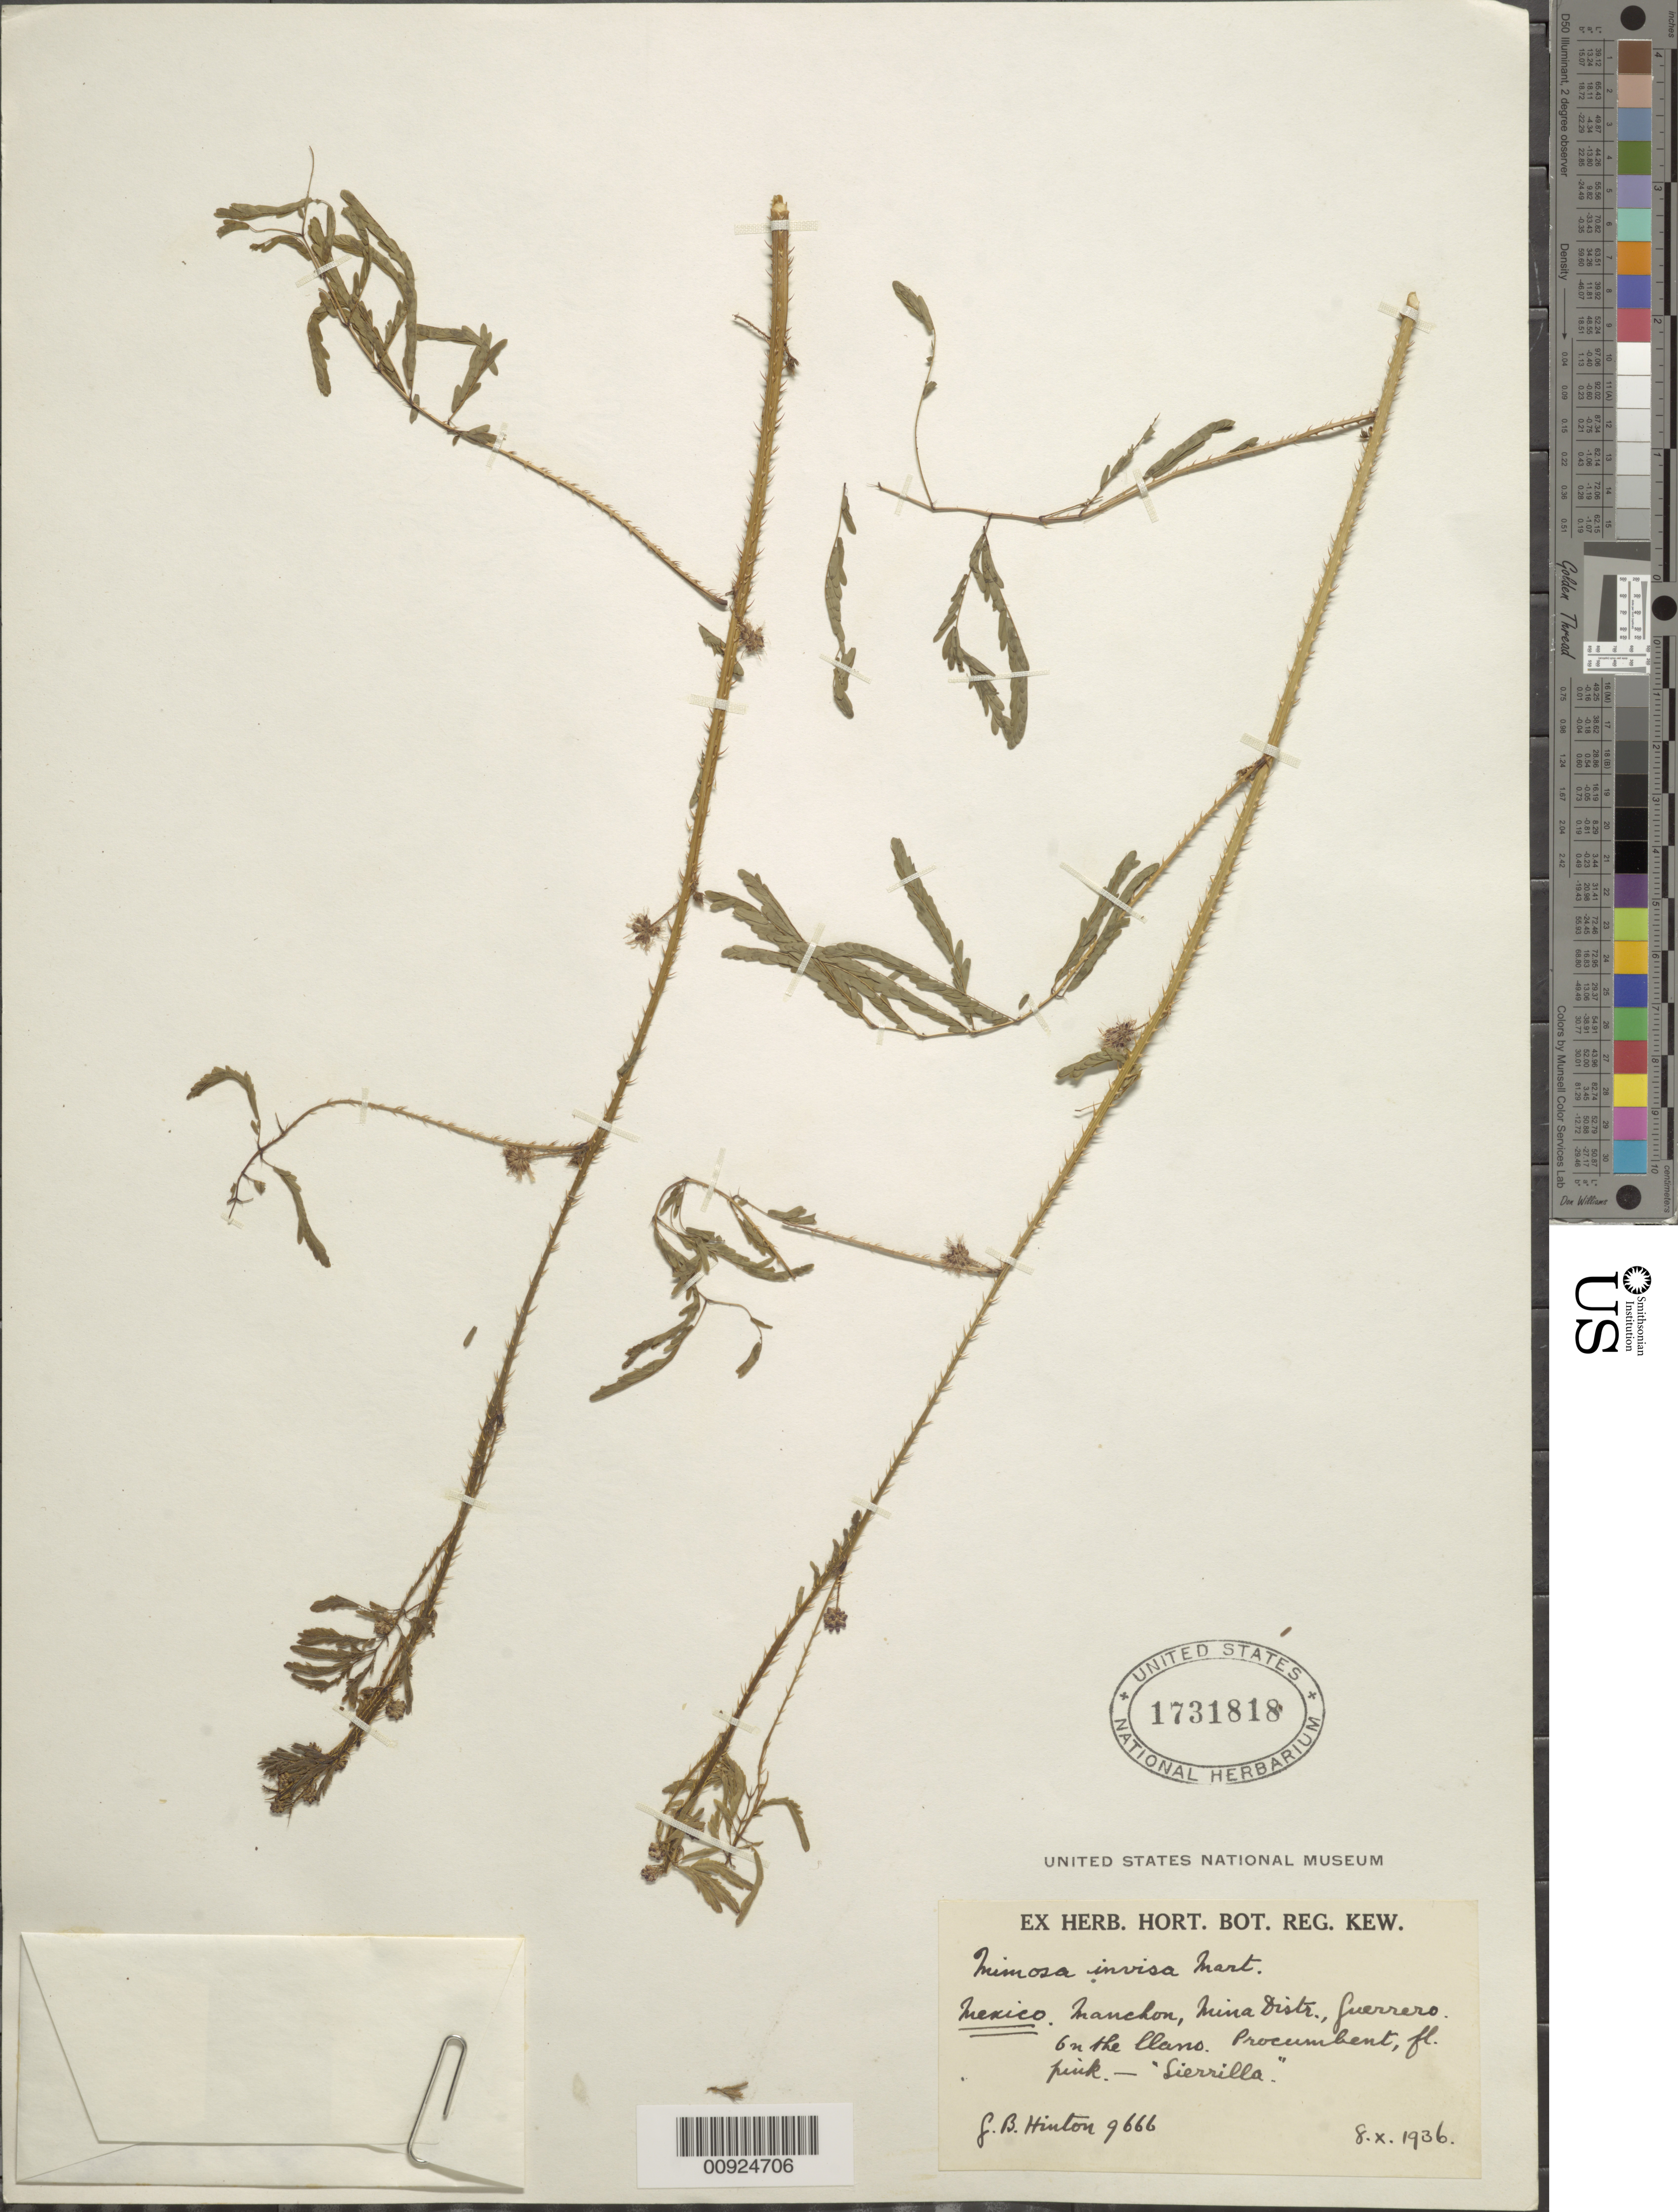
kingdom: Plantae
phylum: Tracheophyta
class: Magnoliopsida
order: Fabales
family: Fabaceae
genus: Mimosa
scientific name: Mimosa invisa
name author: Mart. ex Colla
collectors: G. B. Hinton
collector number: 9666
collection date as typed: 08 Oct 1936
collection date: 1936-10-08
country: Mexico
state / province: Guerrero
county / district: Mina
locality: Manchón, District Mina, Guerrero.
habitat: Llano.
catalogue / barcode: US 1731818